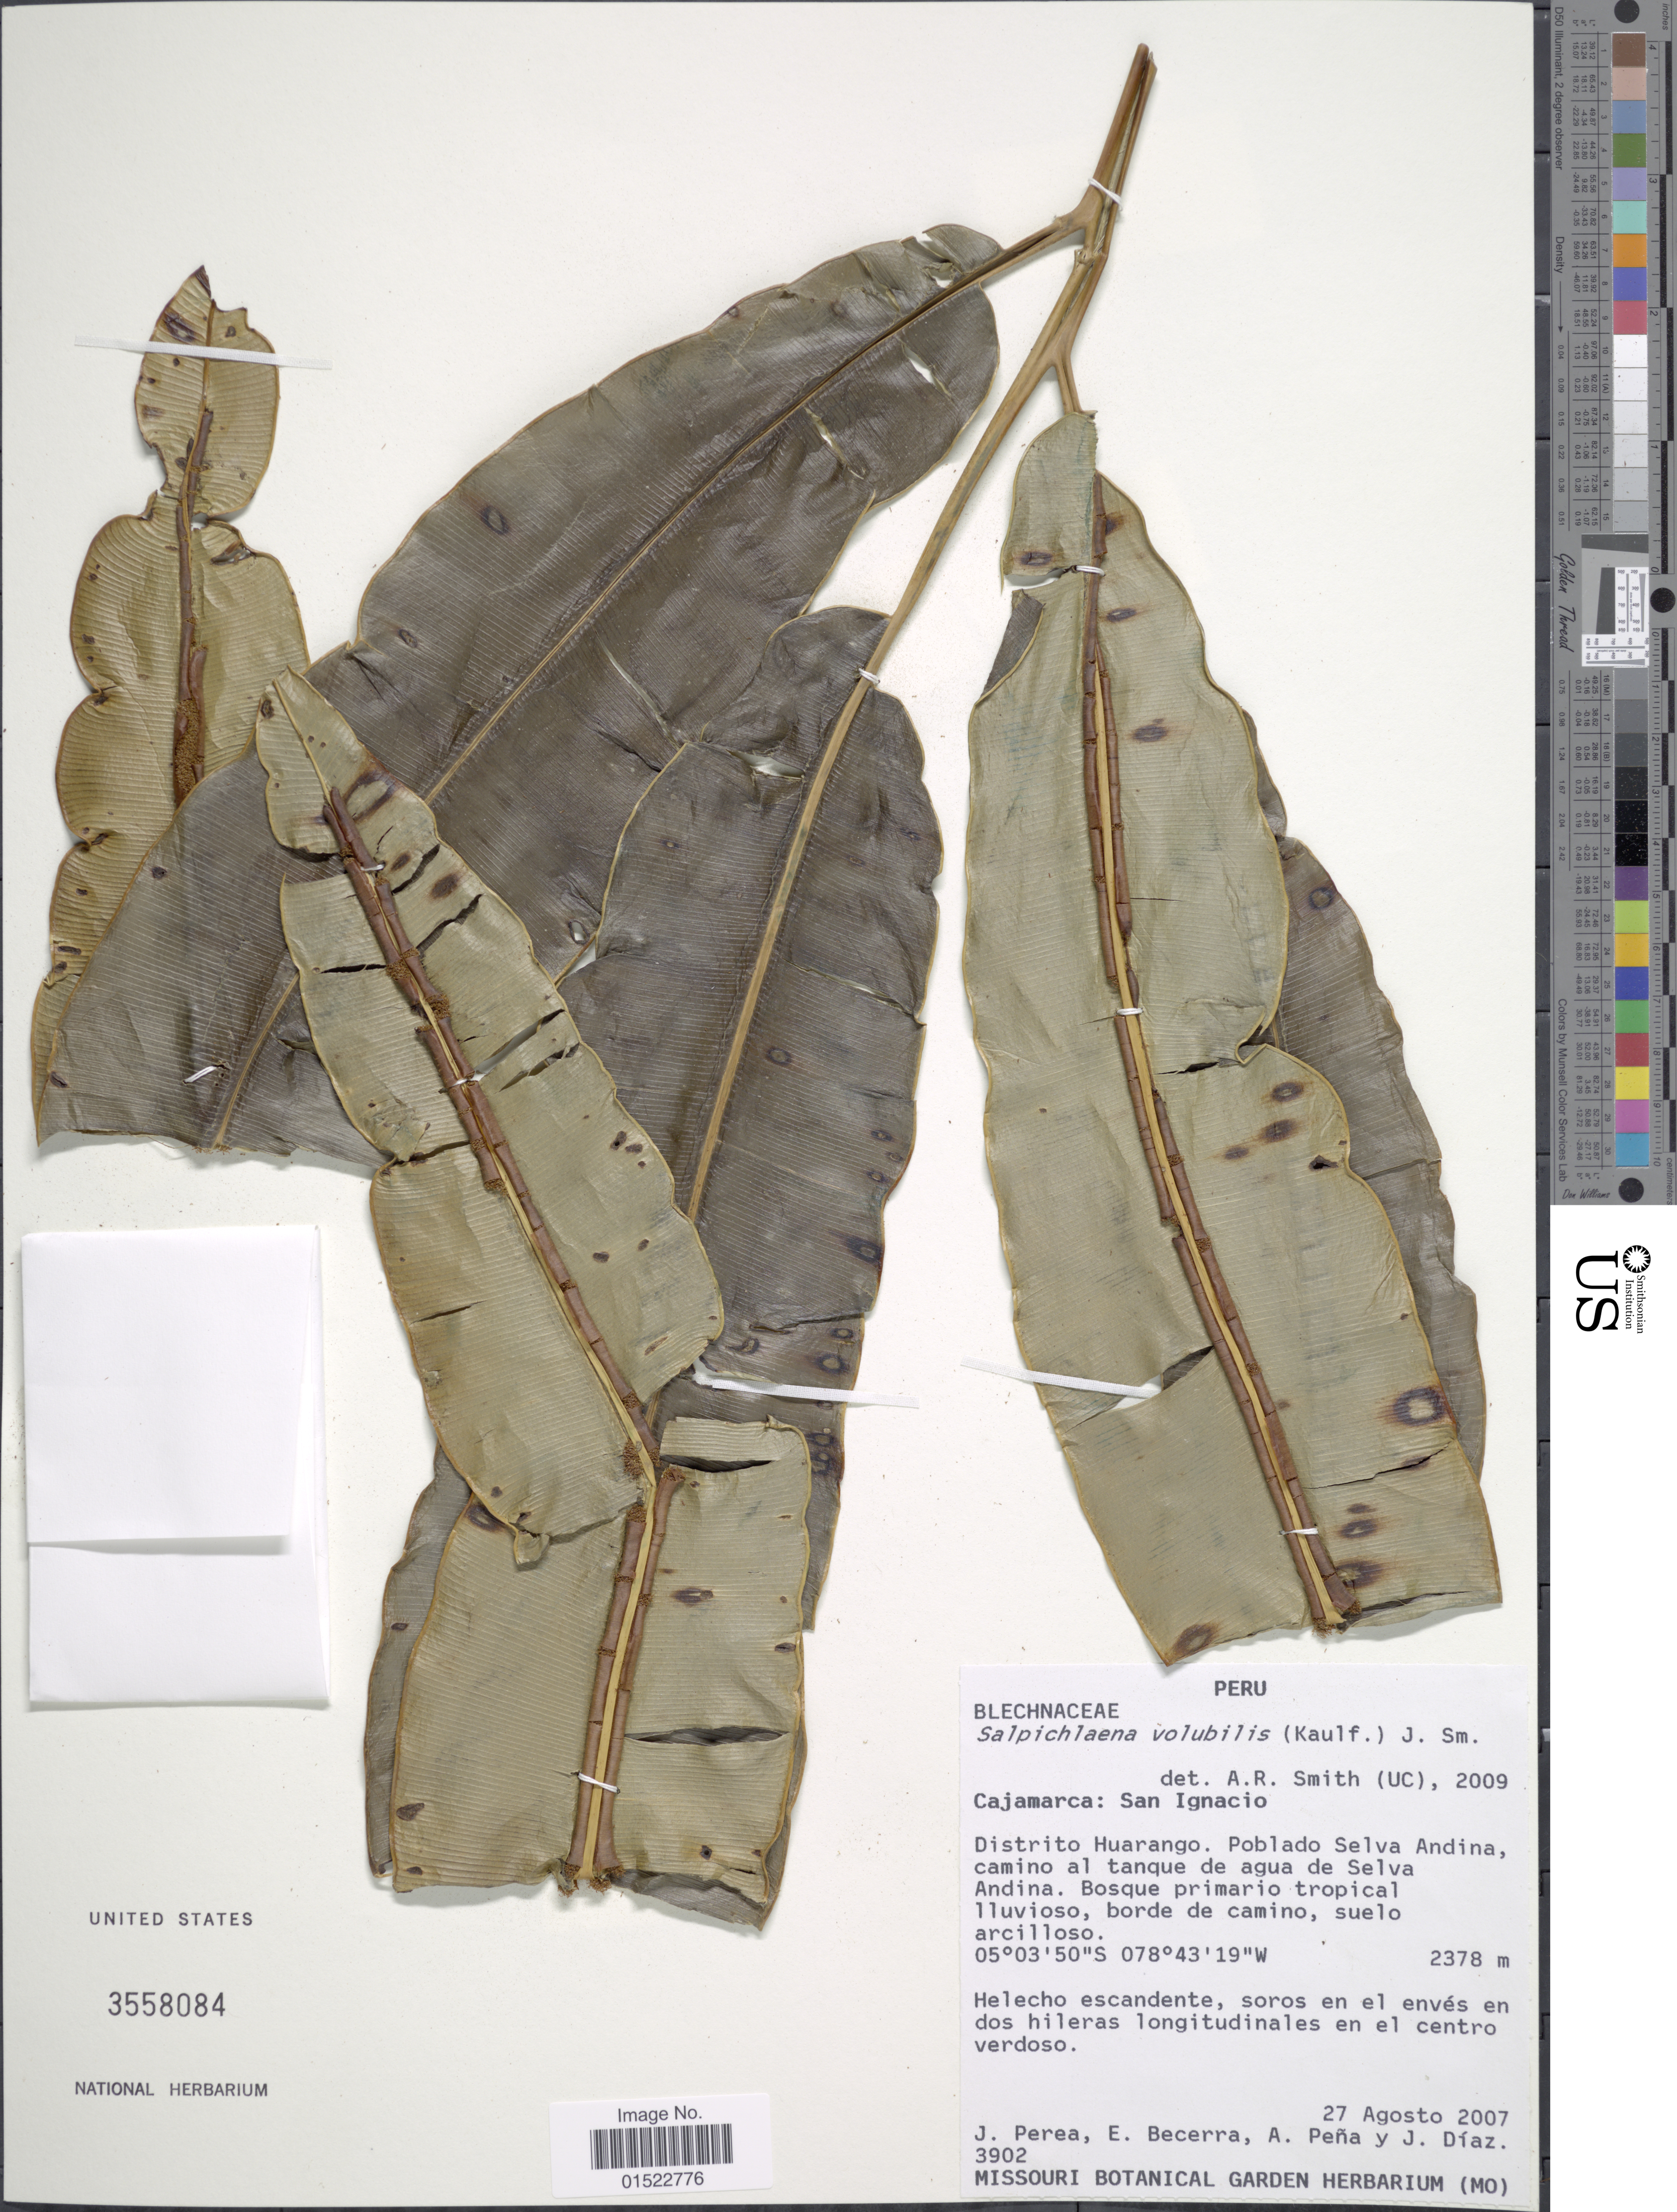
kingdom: Plantae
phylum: Tracheophyta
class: Polypodiopsida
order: Polypodiales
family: Blechnaceae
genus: Salpichlaena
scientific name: Salpichlaena volubilis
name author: (Kaulf.) J. Sm.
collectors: J. Perea, E. Becerra, A. Peña & J. Diaz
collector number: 3902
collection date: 2007-08-27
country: Peru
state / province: Cajamarca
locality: San Ignacio, Districto Huarango, Poblado Selva Andina, camino al tanque de agua de Selva Andina, Bosque primario tropical lluvioso, borde de camino,suelo arcilloso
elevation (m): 2378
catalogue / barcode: US 3558084